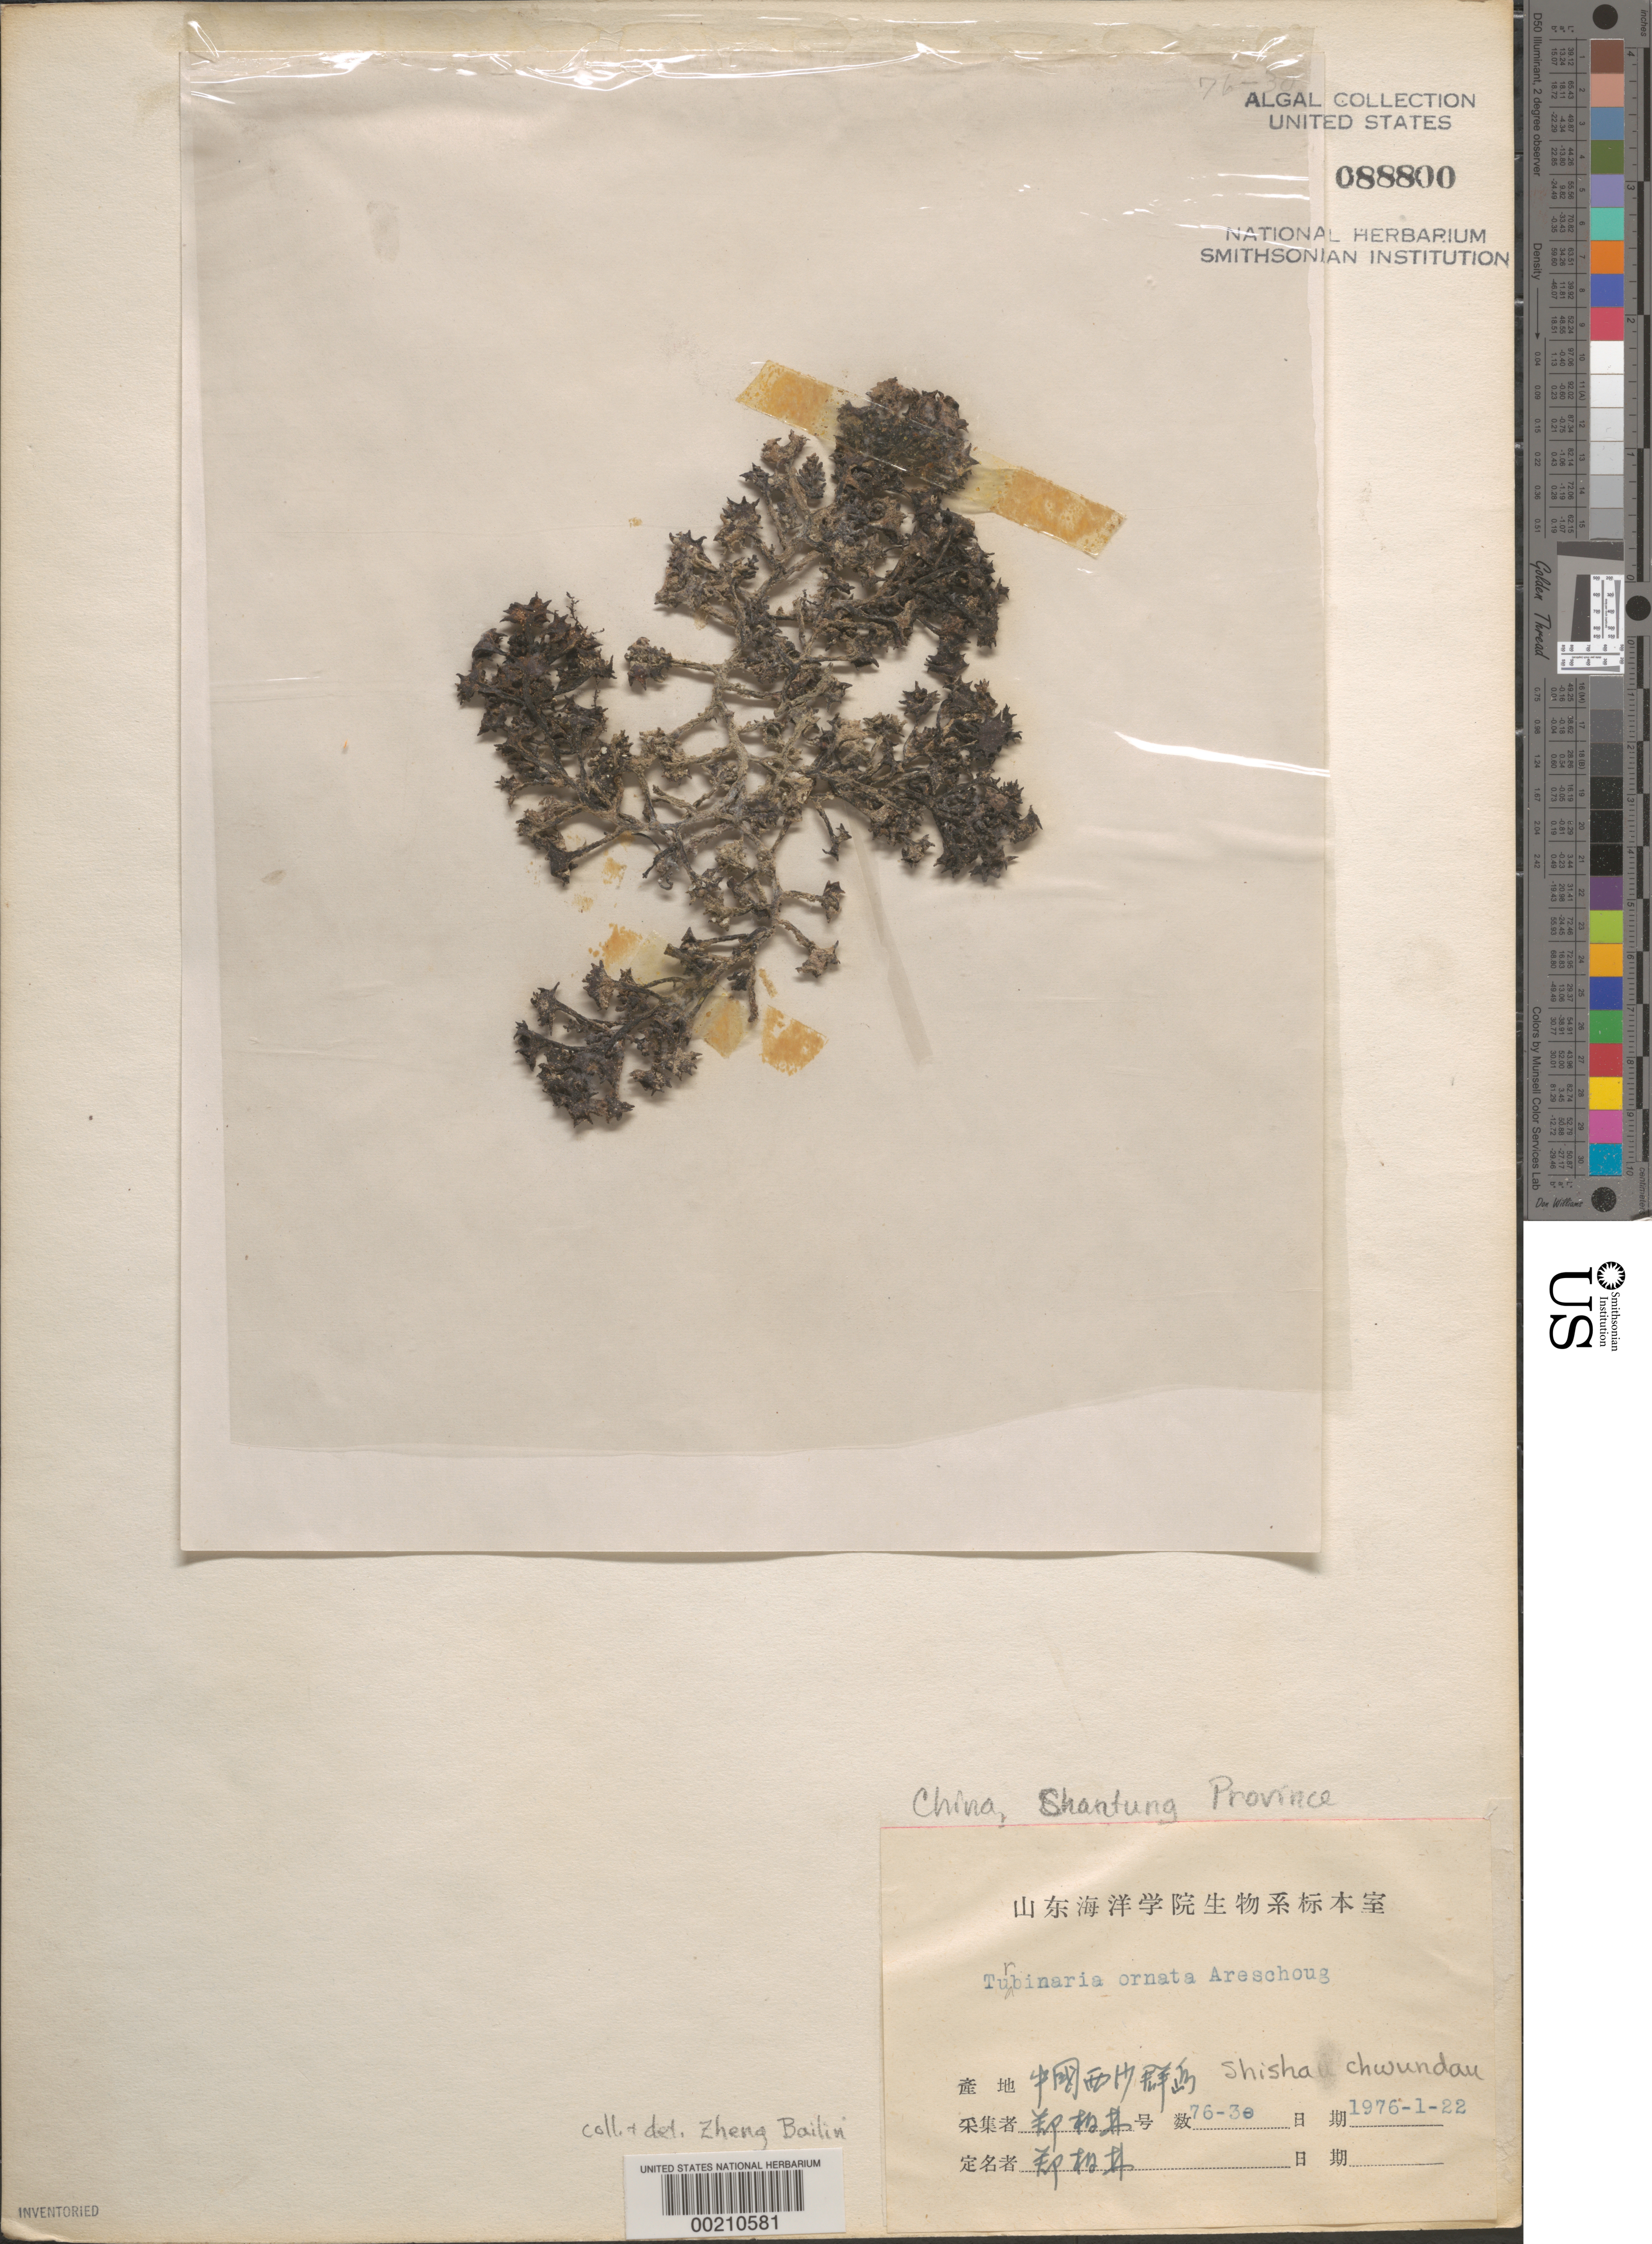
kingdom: Chromista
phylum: Ochrophyta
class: Phaeophyceae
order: Fucales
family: Sargassaceae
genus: Turbinaria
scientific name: Turbinaria ornata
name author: (Turner) J. Agardh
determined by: Bailin, Z.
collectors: Z. Bailin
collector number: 76-30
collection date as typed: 22 Jan 1976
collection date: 1976-01-22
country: China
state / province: Shandong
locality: Shisha Chwundau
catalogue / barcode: US 88800